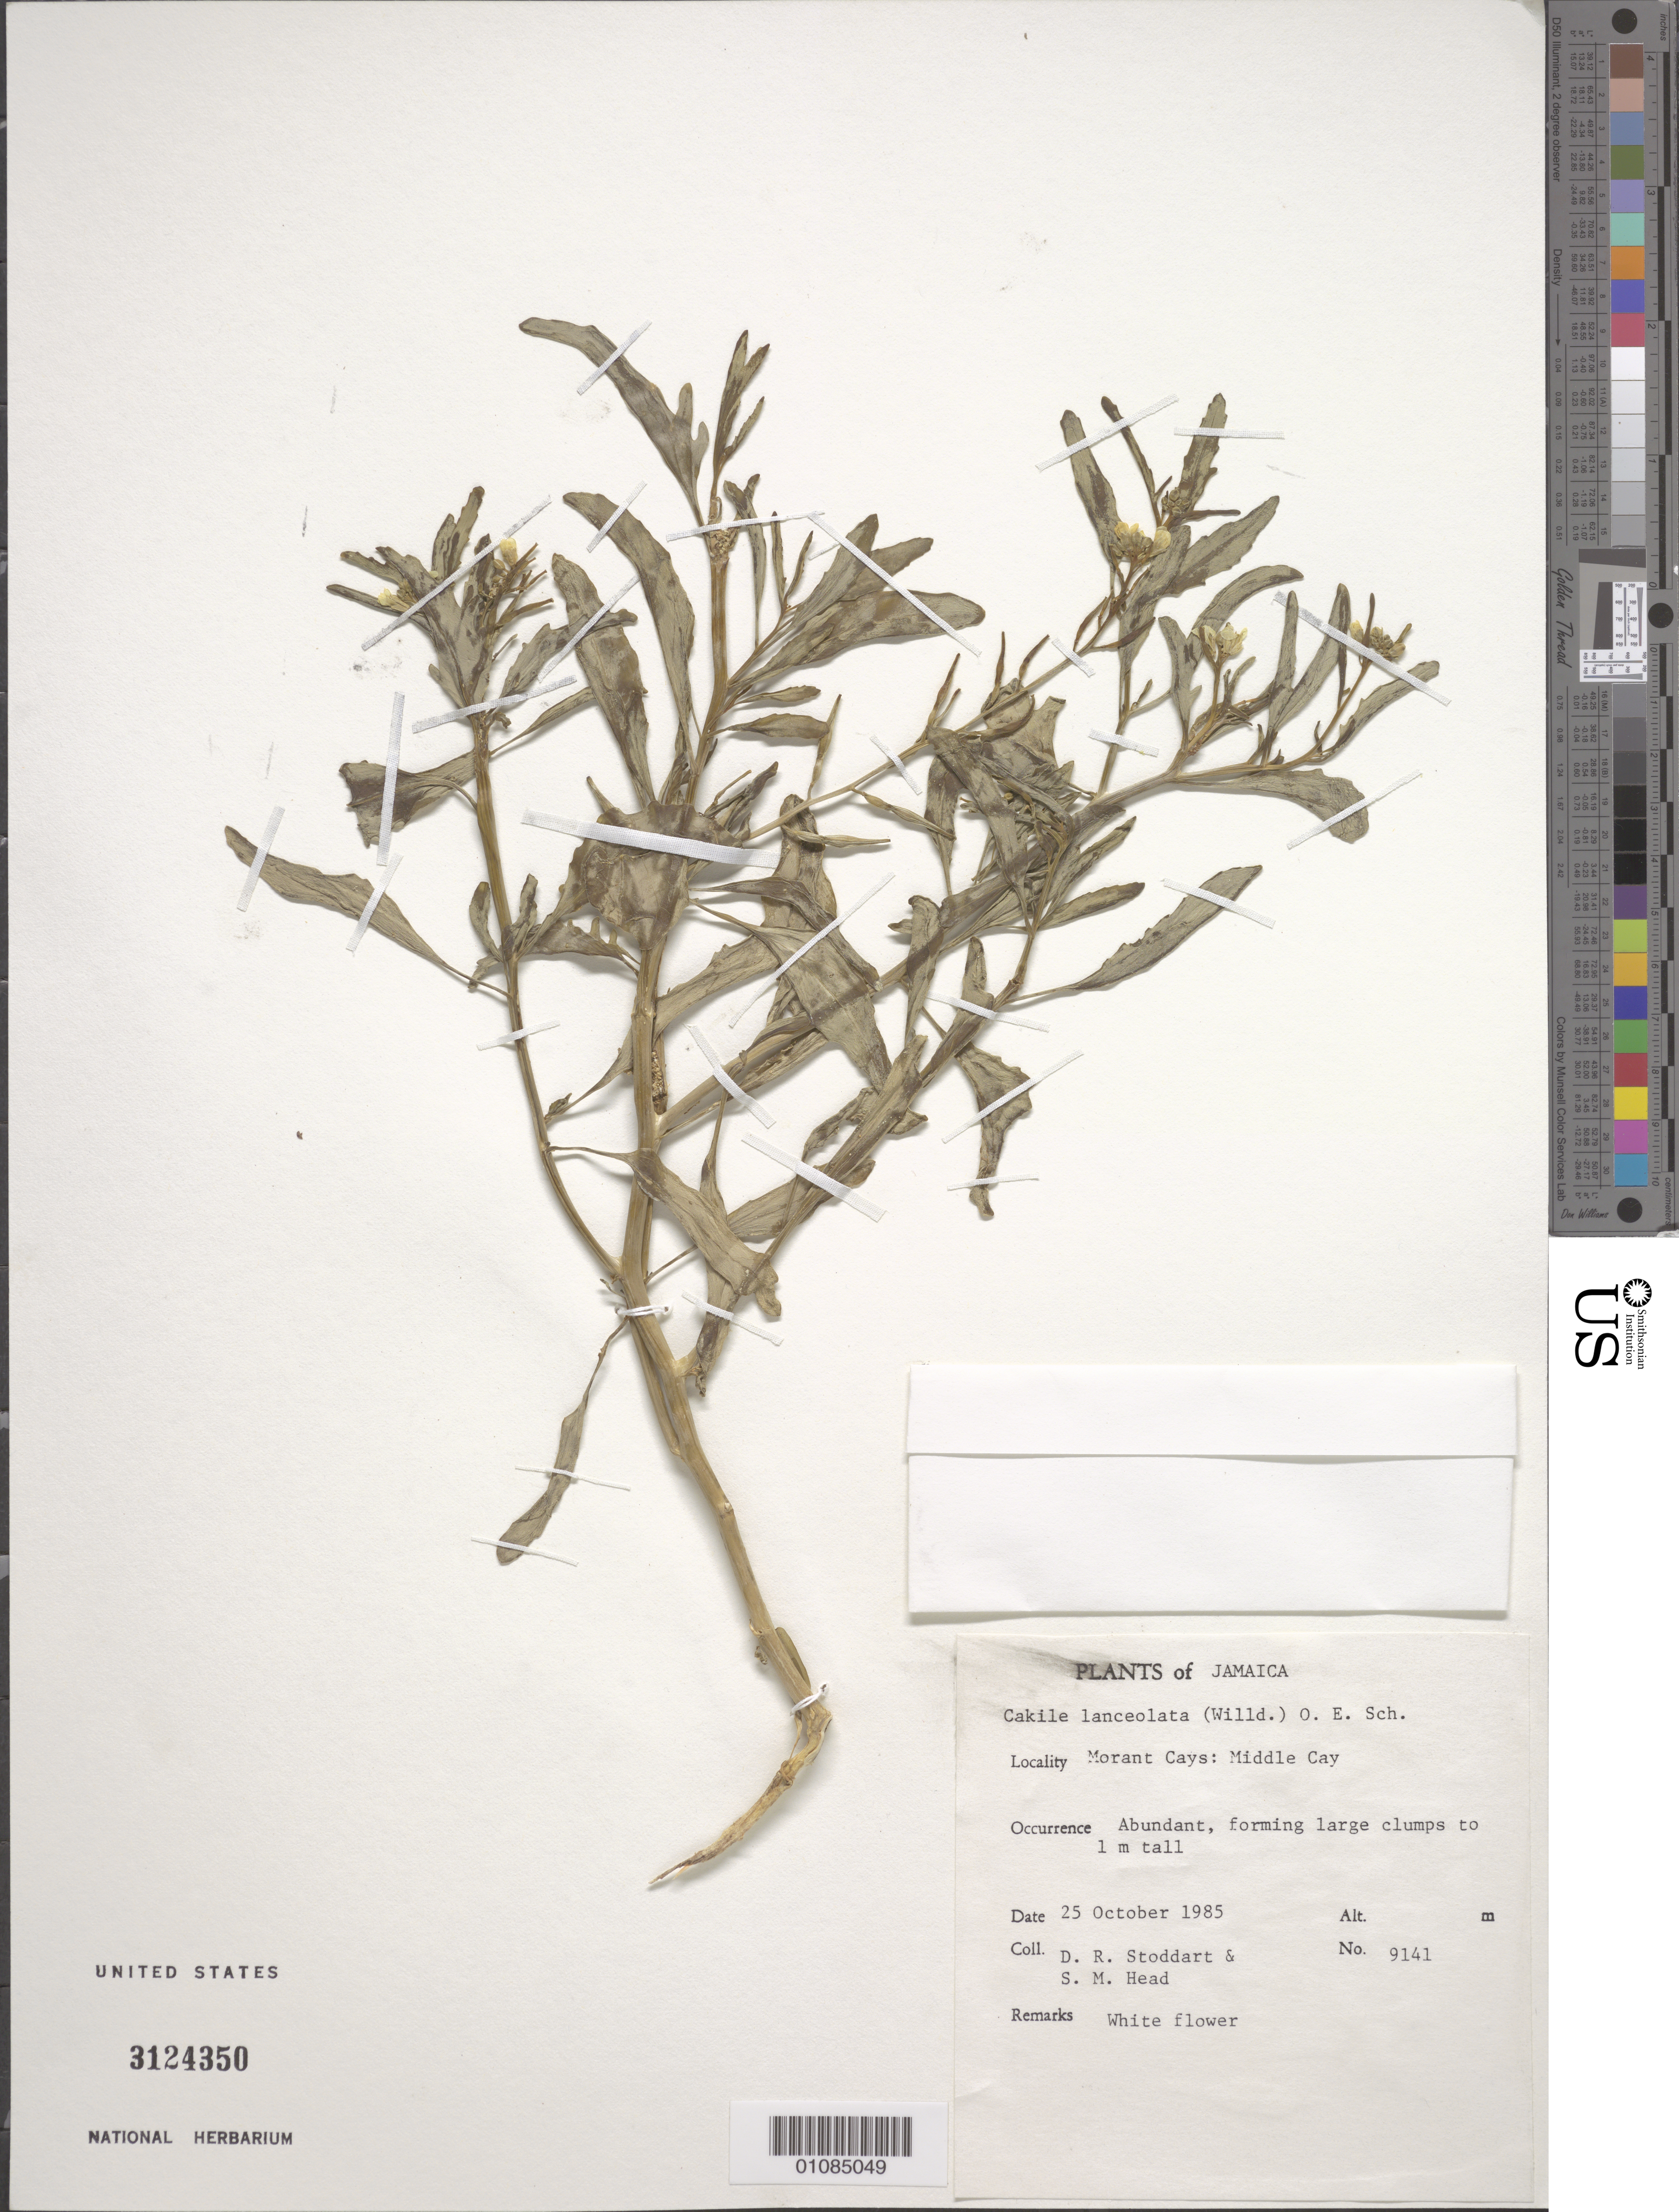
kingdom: Plantae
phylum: Tracheophyta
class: Magnoliopsida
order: Brassicales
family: Brassicaceae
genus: Cakile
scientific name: Cakile lanceolata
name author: (Willd.) O.E. Schulz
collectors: D. R. Stoddart & S. Head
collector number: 9141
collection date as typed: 25 Oct 1985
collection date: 1985-10-25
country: Jamaica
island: Jamaica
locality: Morant Cays: Middle Cay.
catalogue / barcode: US 3124350